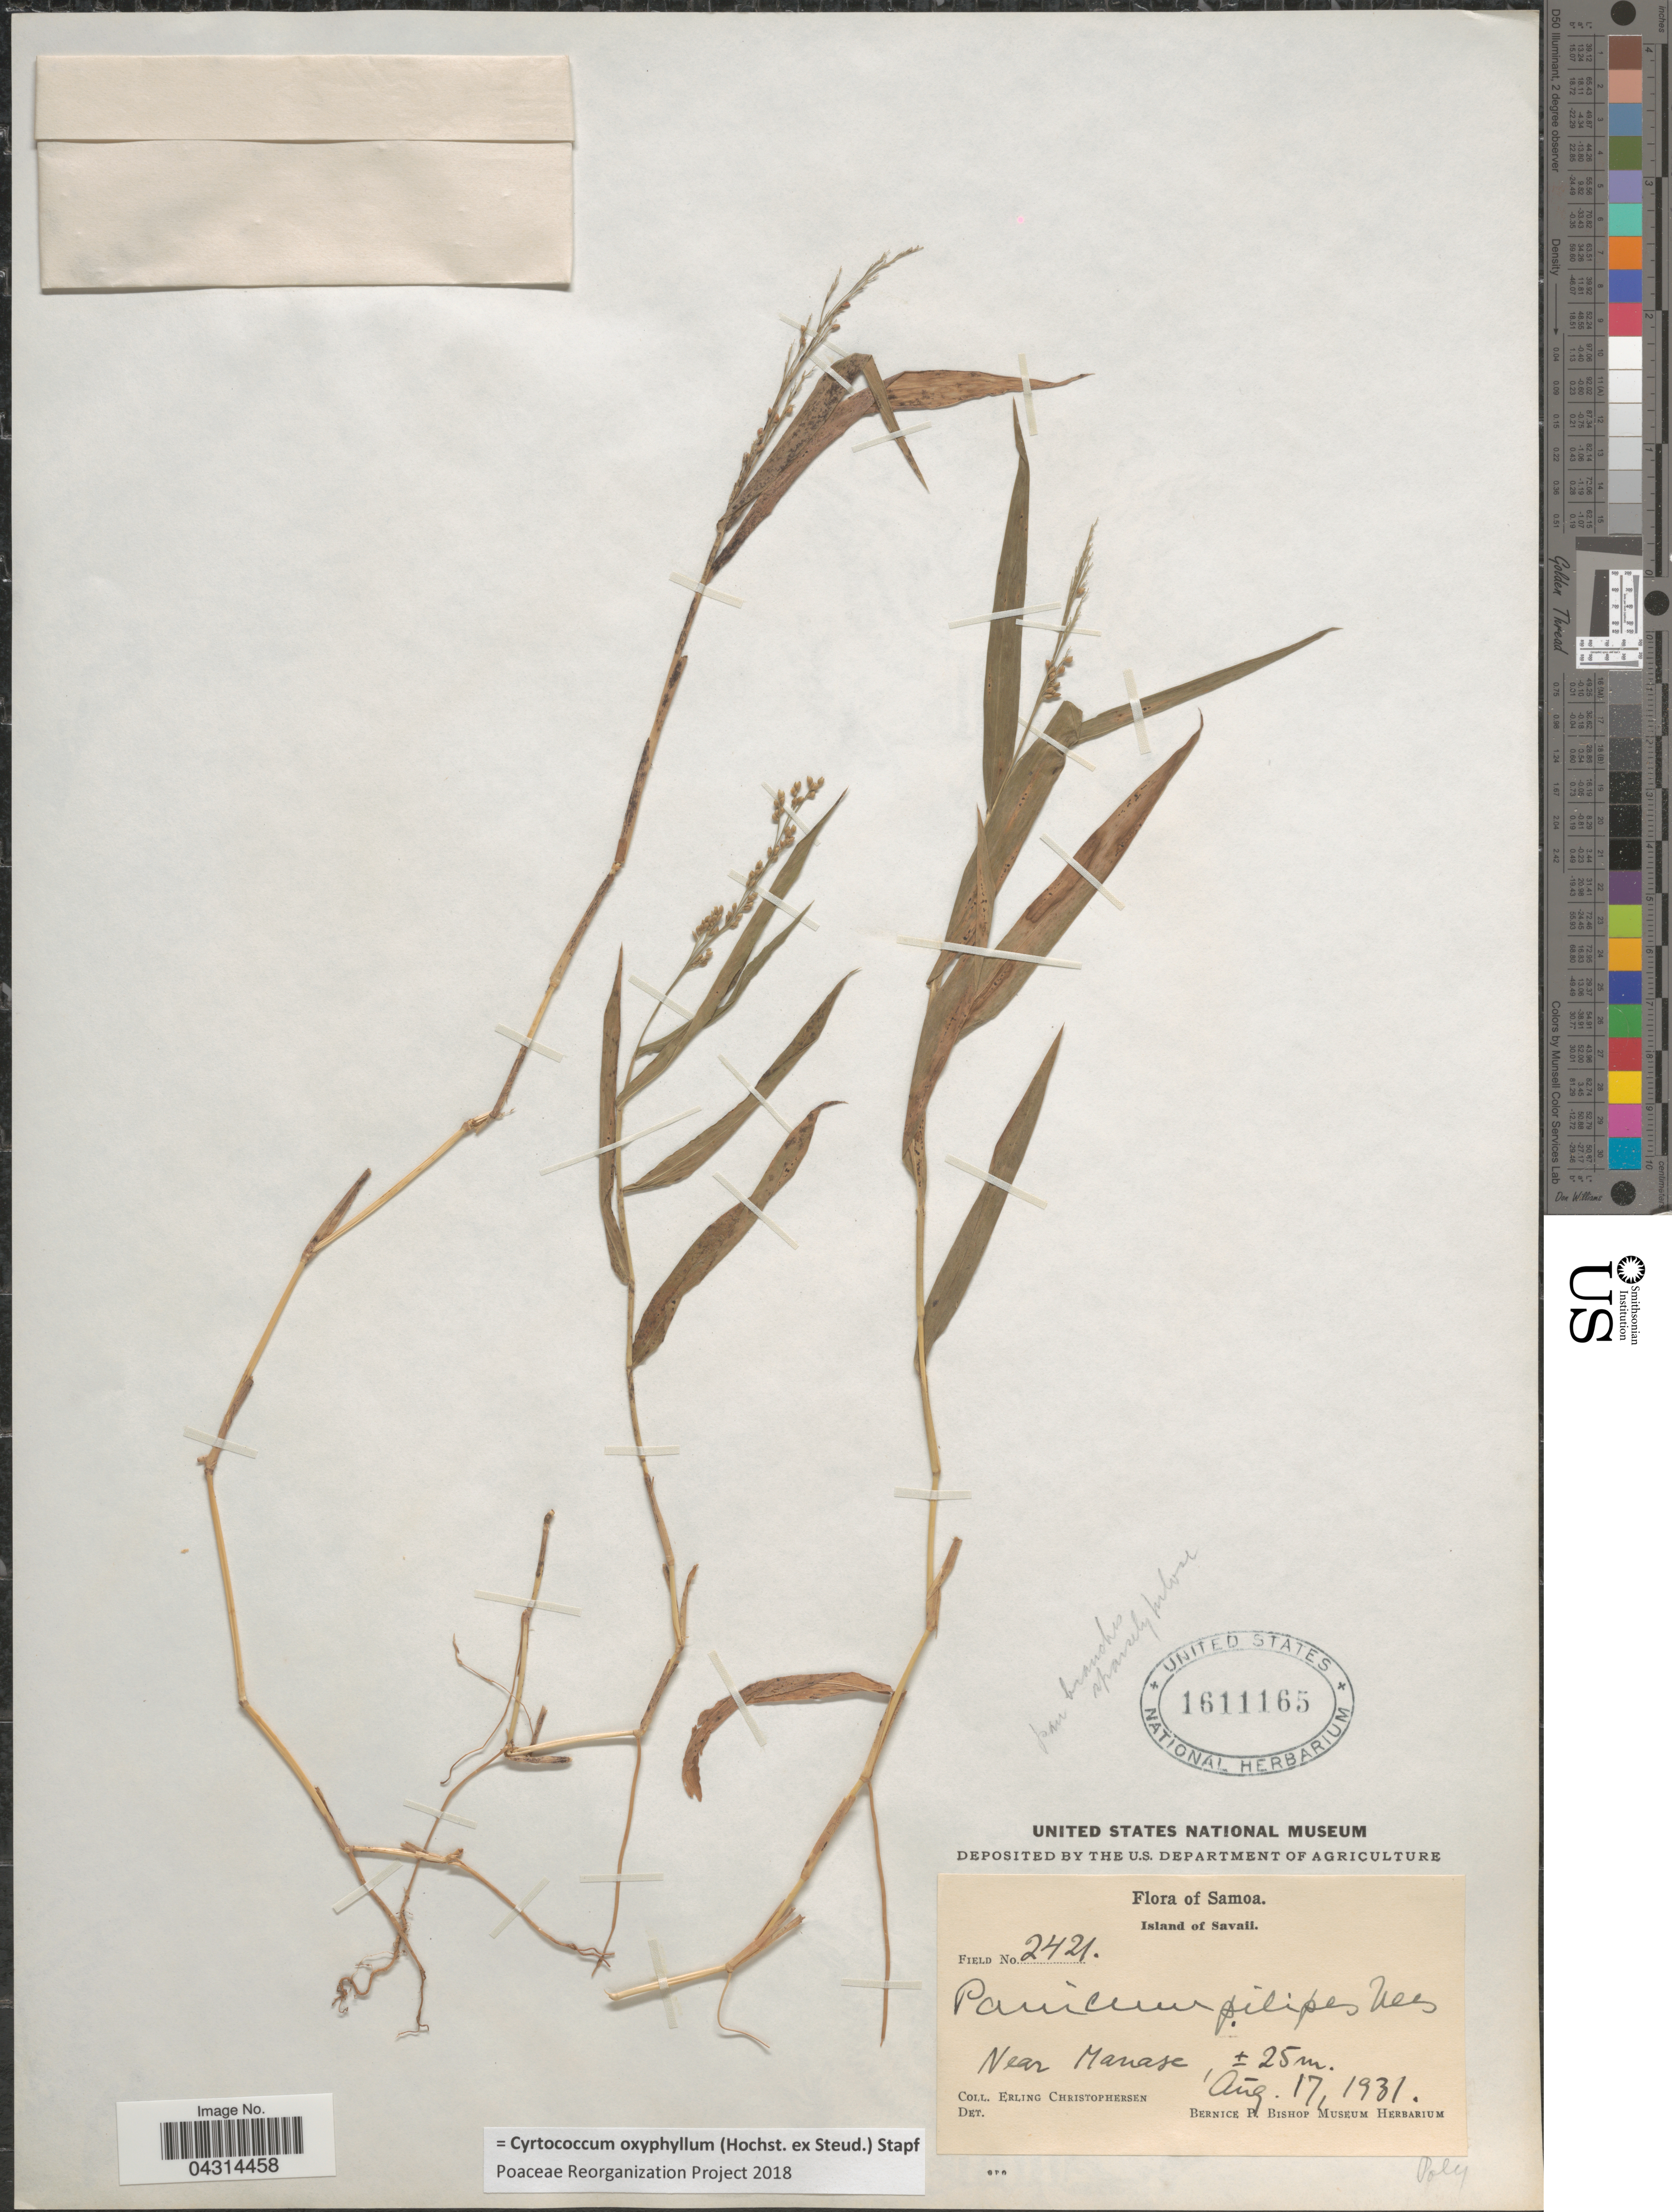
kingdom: Plantae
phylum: Tracheophyta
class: Liliopsida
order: Poales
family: Poaceae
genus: Cyrtococcum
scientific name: Cyrtococcum oxyphyllum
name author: (Steud.) Stapf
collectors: E. Christophersen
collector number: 2421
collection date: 1931-08-17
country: Samoa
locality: Island of Savaii. Near Manase.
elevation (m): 25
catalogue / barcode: US 1611165